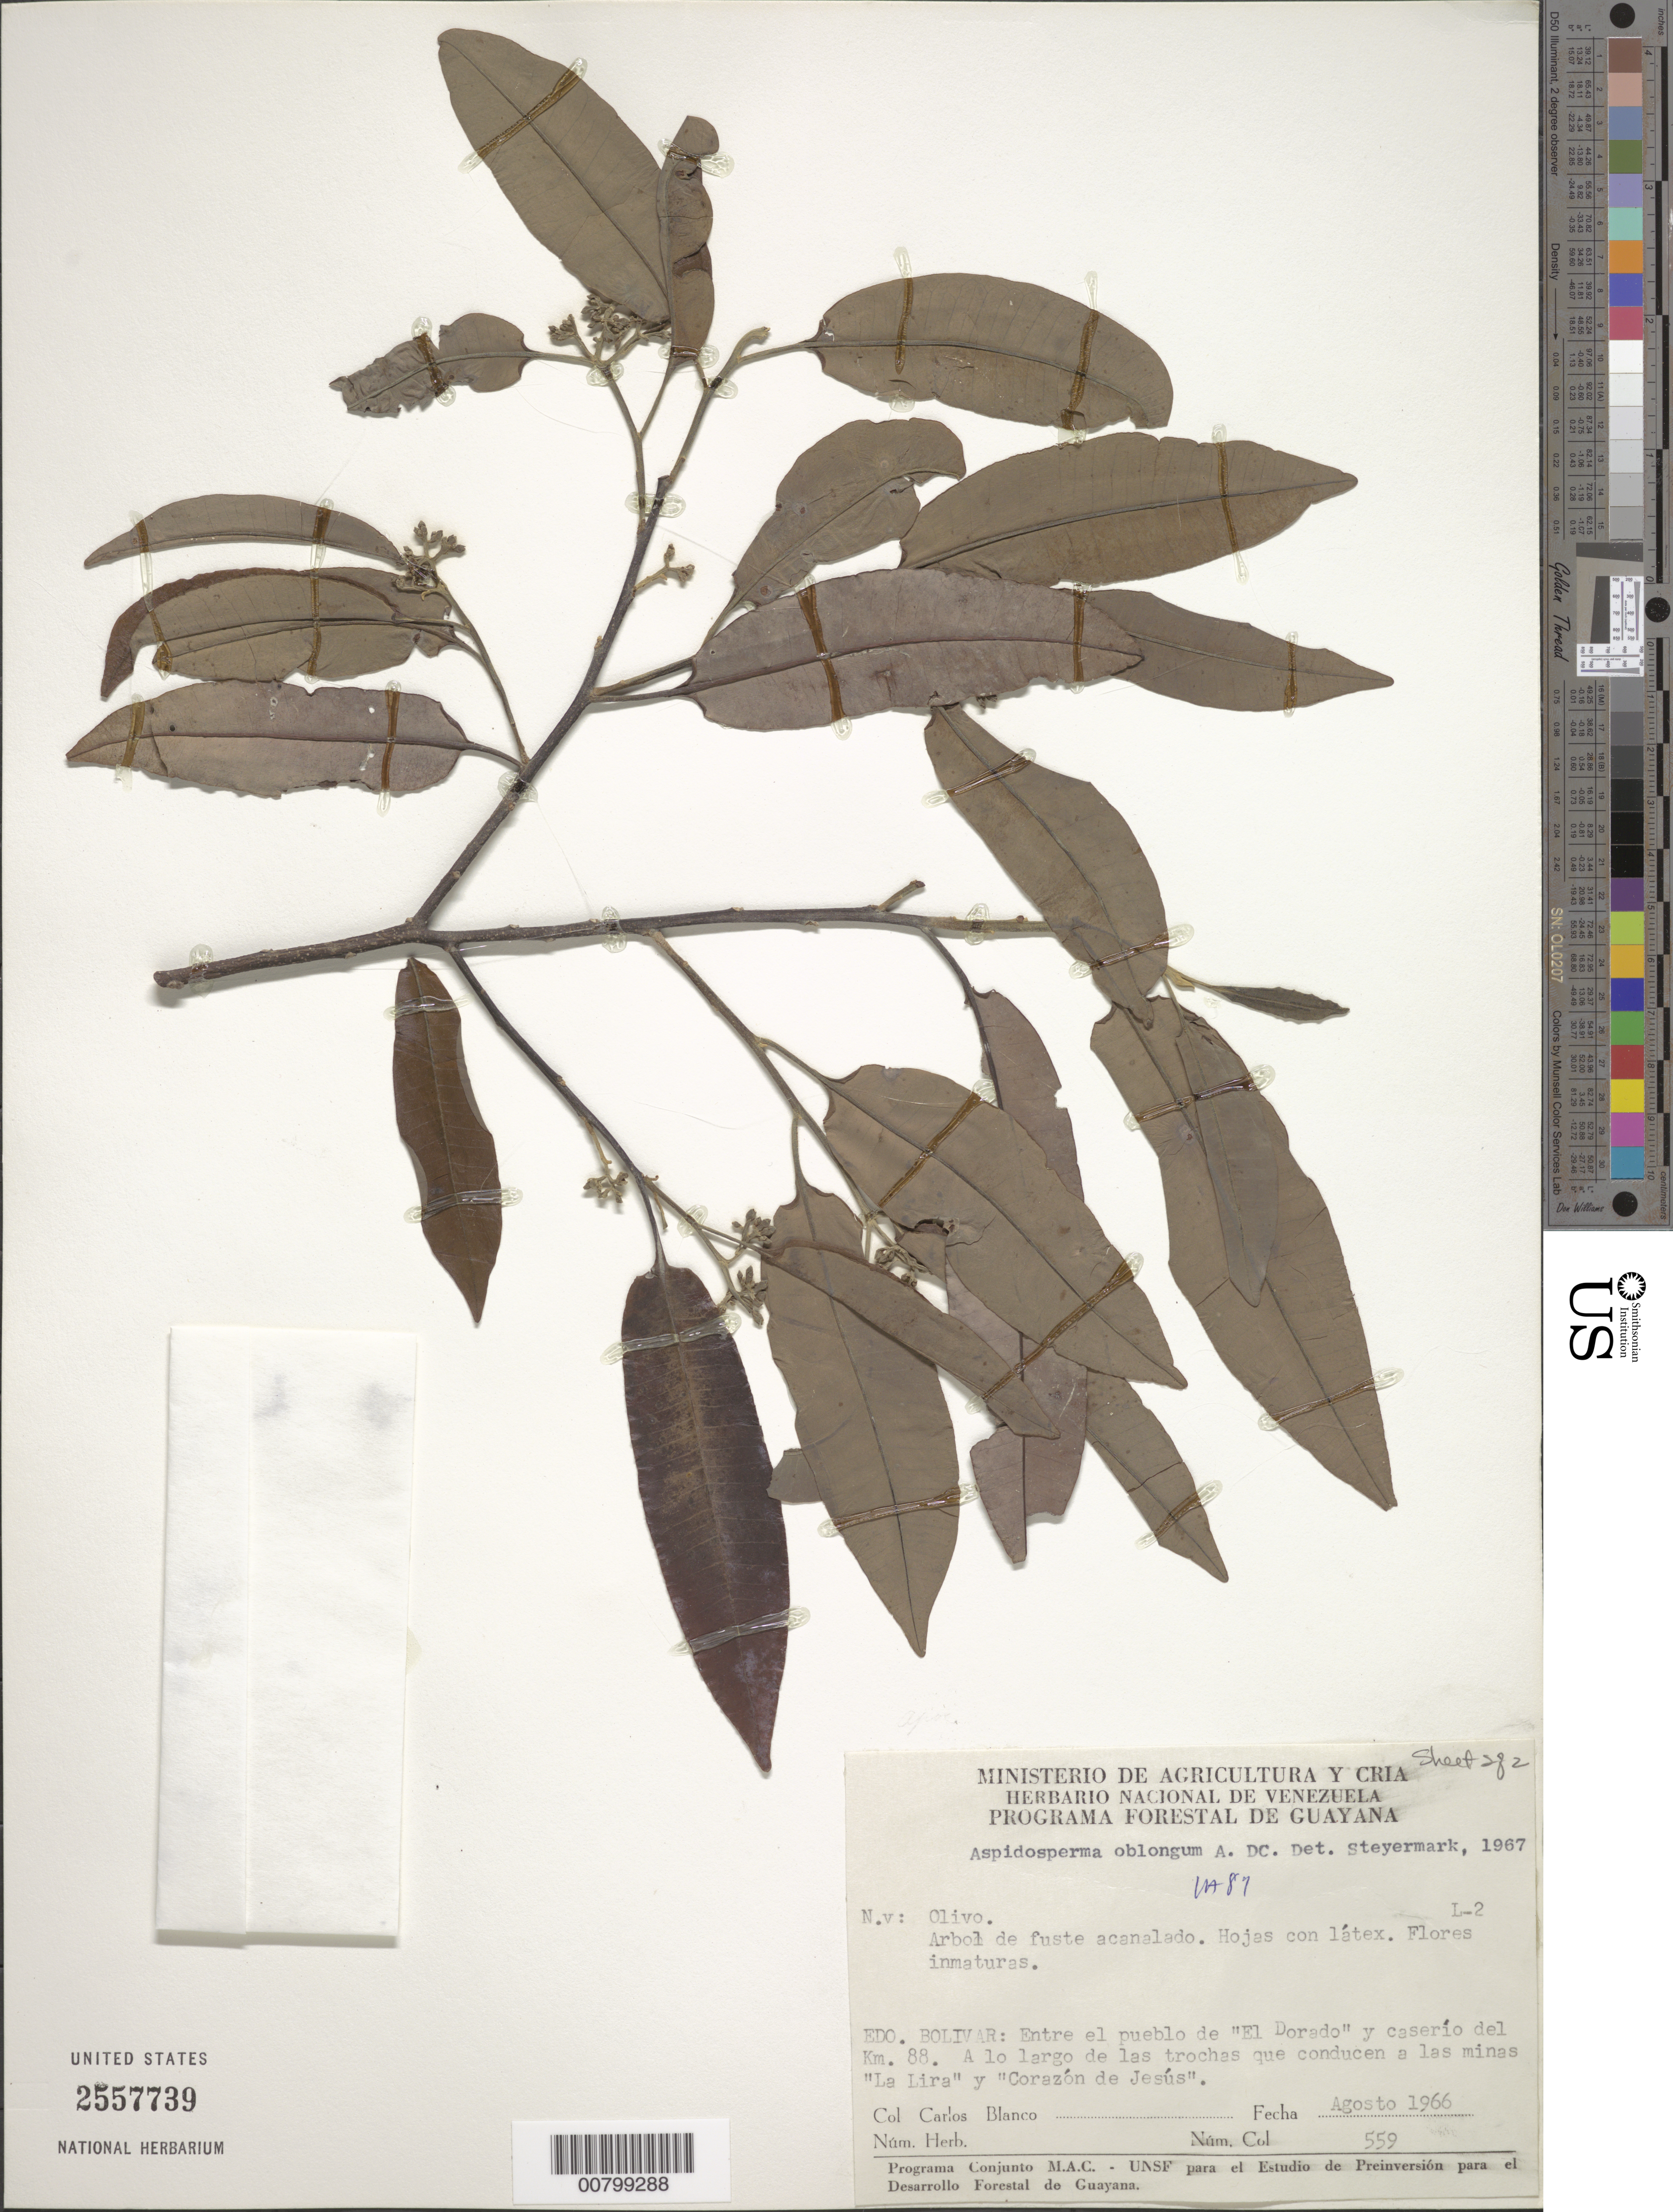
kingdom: Plantae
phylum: Tracheophyta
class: Magnoliopsida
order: Gentianales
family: Apocynaceae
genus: Aspidosperma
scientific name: Aspidosperma discolor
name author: A. DC.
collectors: C. Blanco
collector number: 559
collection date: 1966-08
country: Venezuela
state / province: Bolivar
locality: Entre el pueblo de "El Dorado" y caserío del Km. 88. A lo largo de las trochas que conducen a las minas "La Lira" y "Corazón de Jesús".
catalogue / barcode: US 2557739